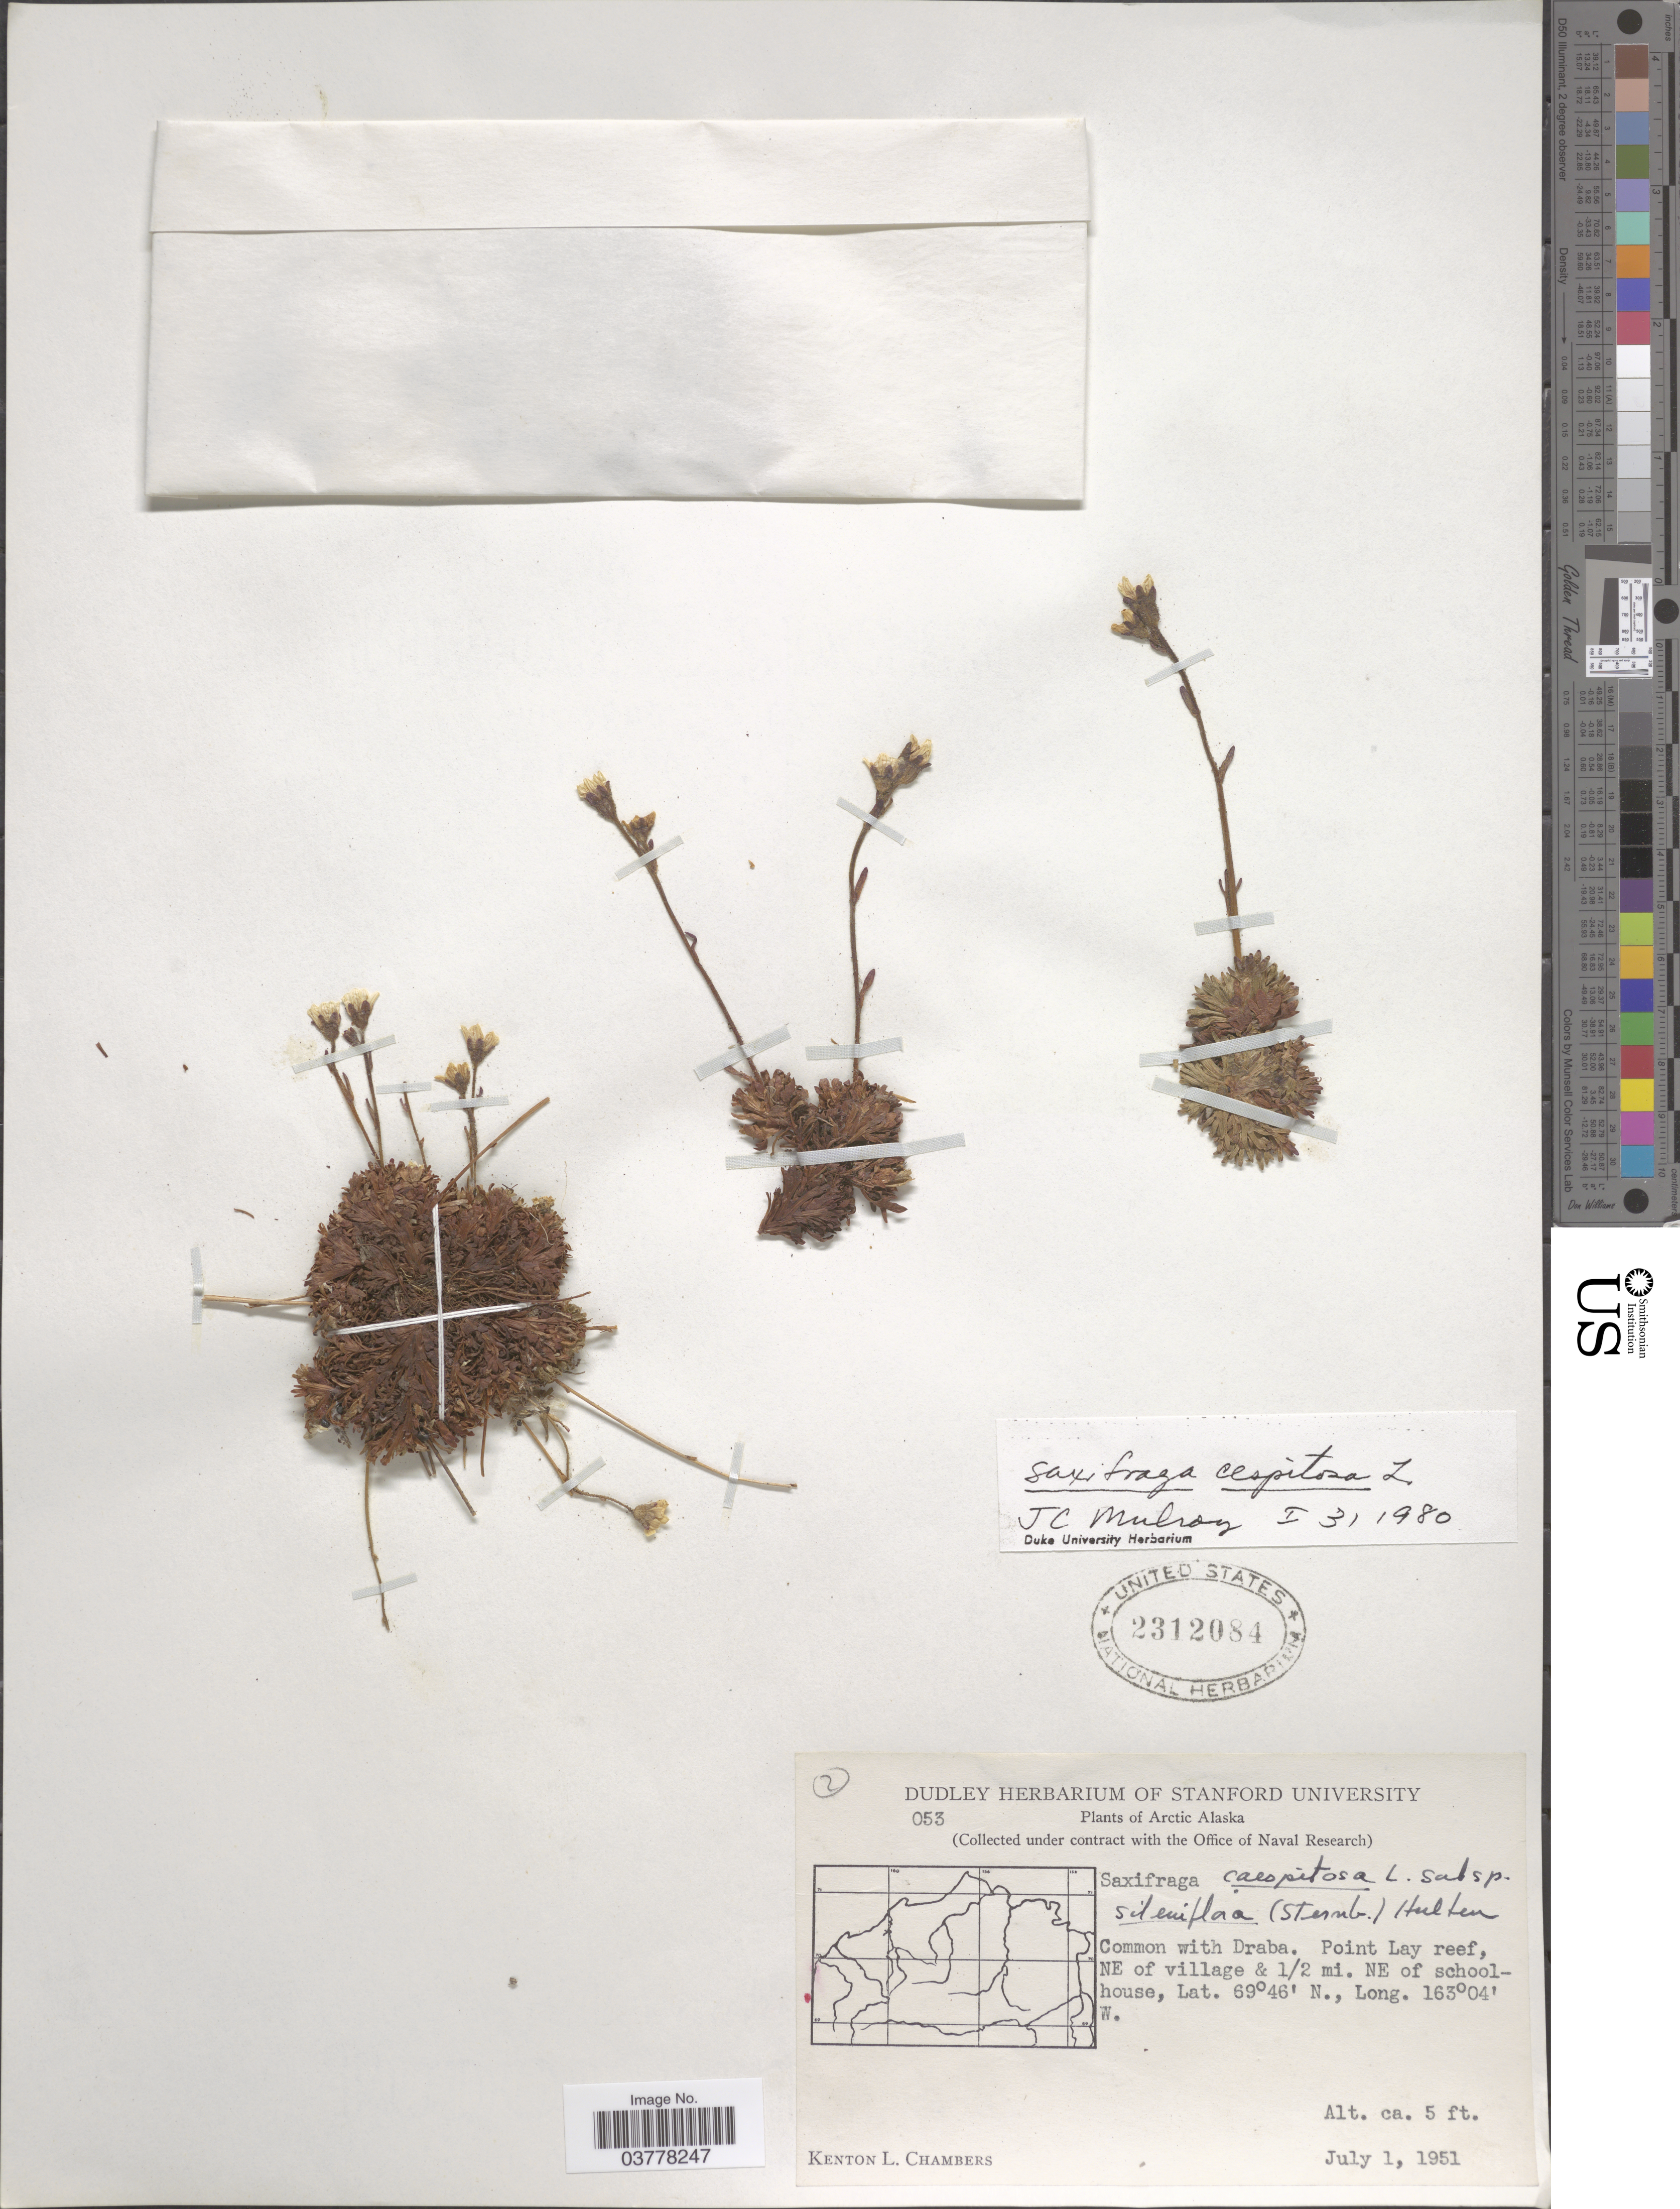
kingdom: Plantae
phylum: Tracheophyta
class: Magnoliopsida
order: Saxifragales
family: Saxifragaceae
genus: Saxifraga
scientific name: Saxifraga caespitosa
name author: L.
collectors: K. L. Chambers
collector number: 053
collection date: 1951-07-01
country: United States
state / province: Alaska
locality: Arctic Alaska. Point Lay reef, NE of village & 1/2 mi. NE of schoolhouse.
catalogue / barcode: US 2312084